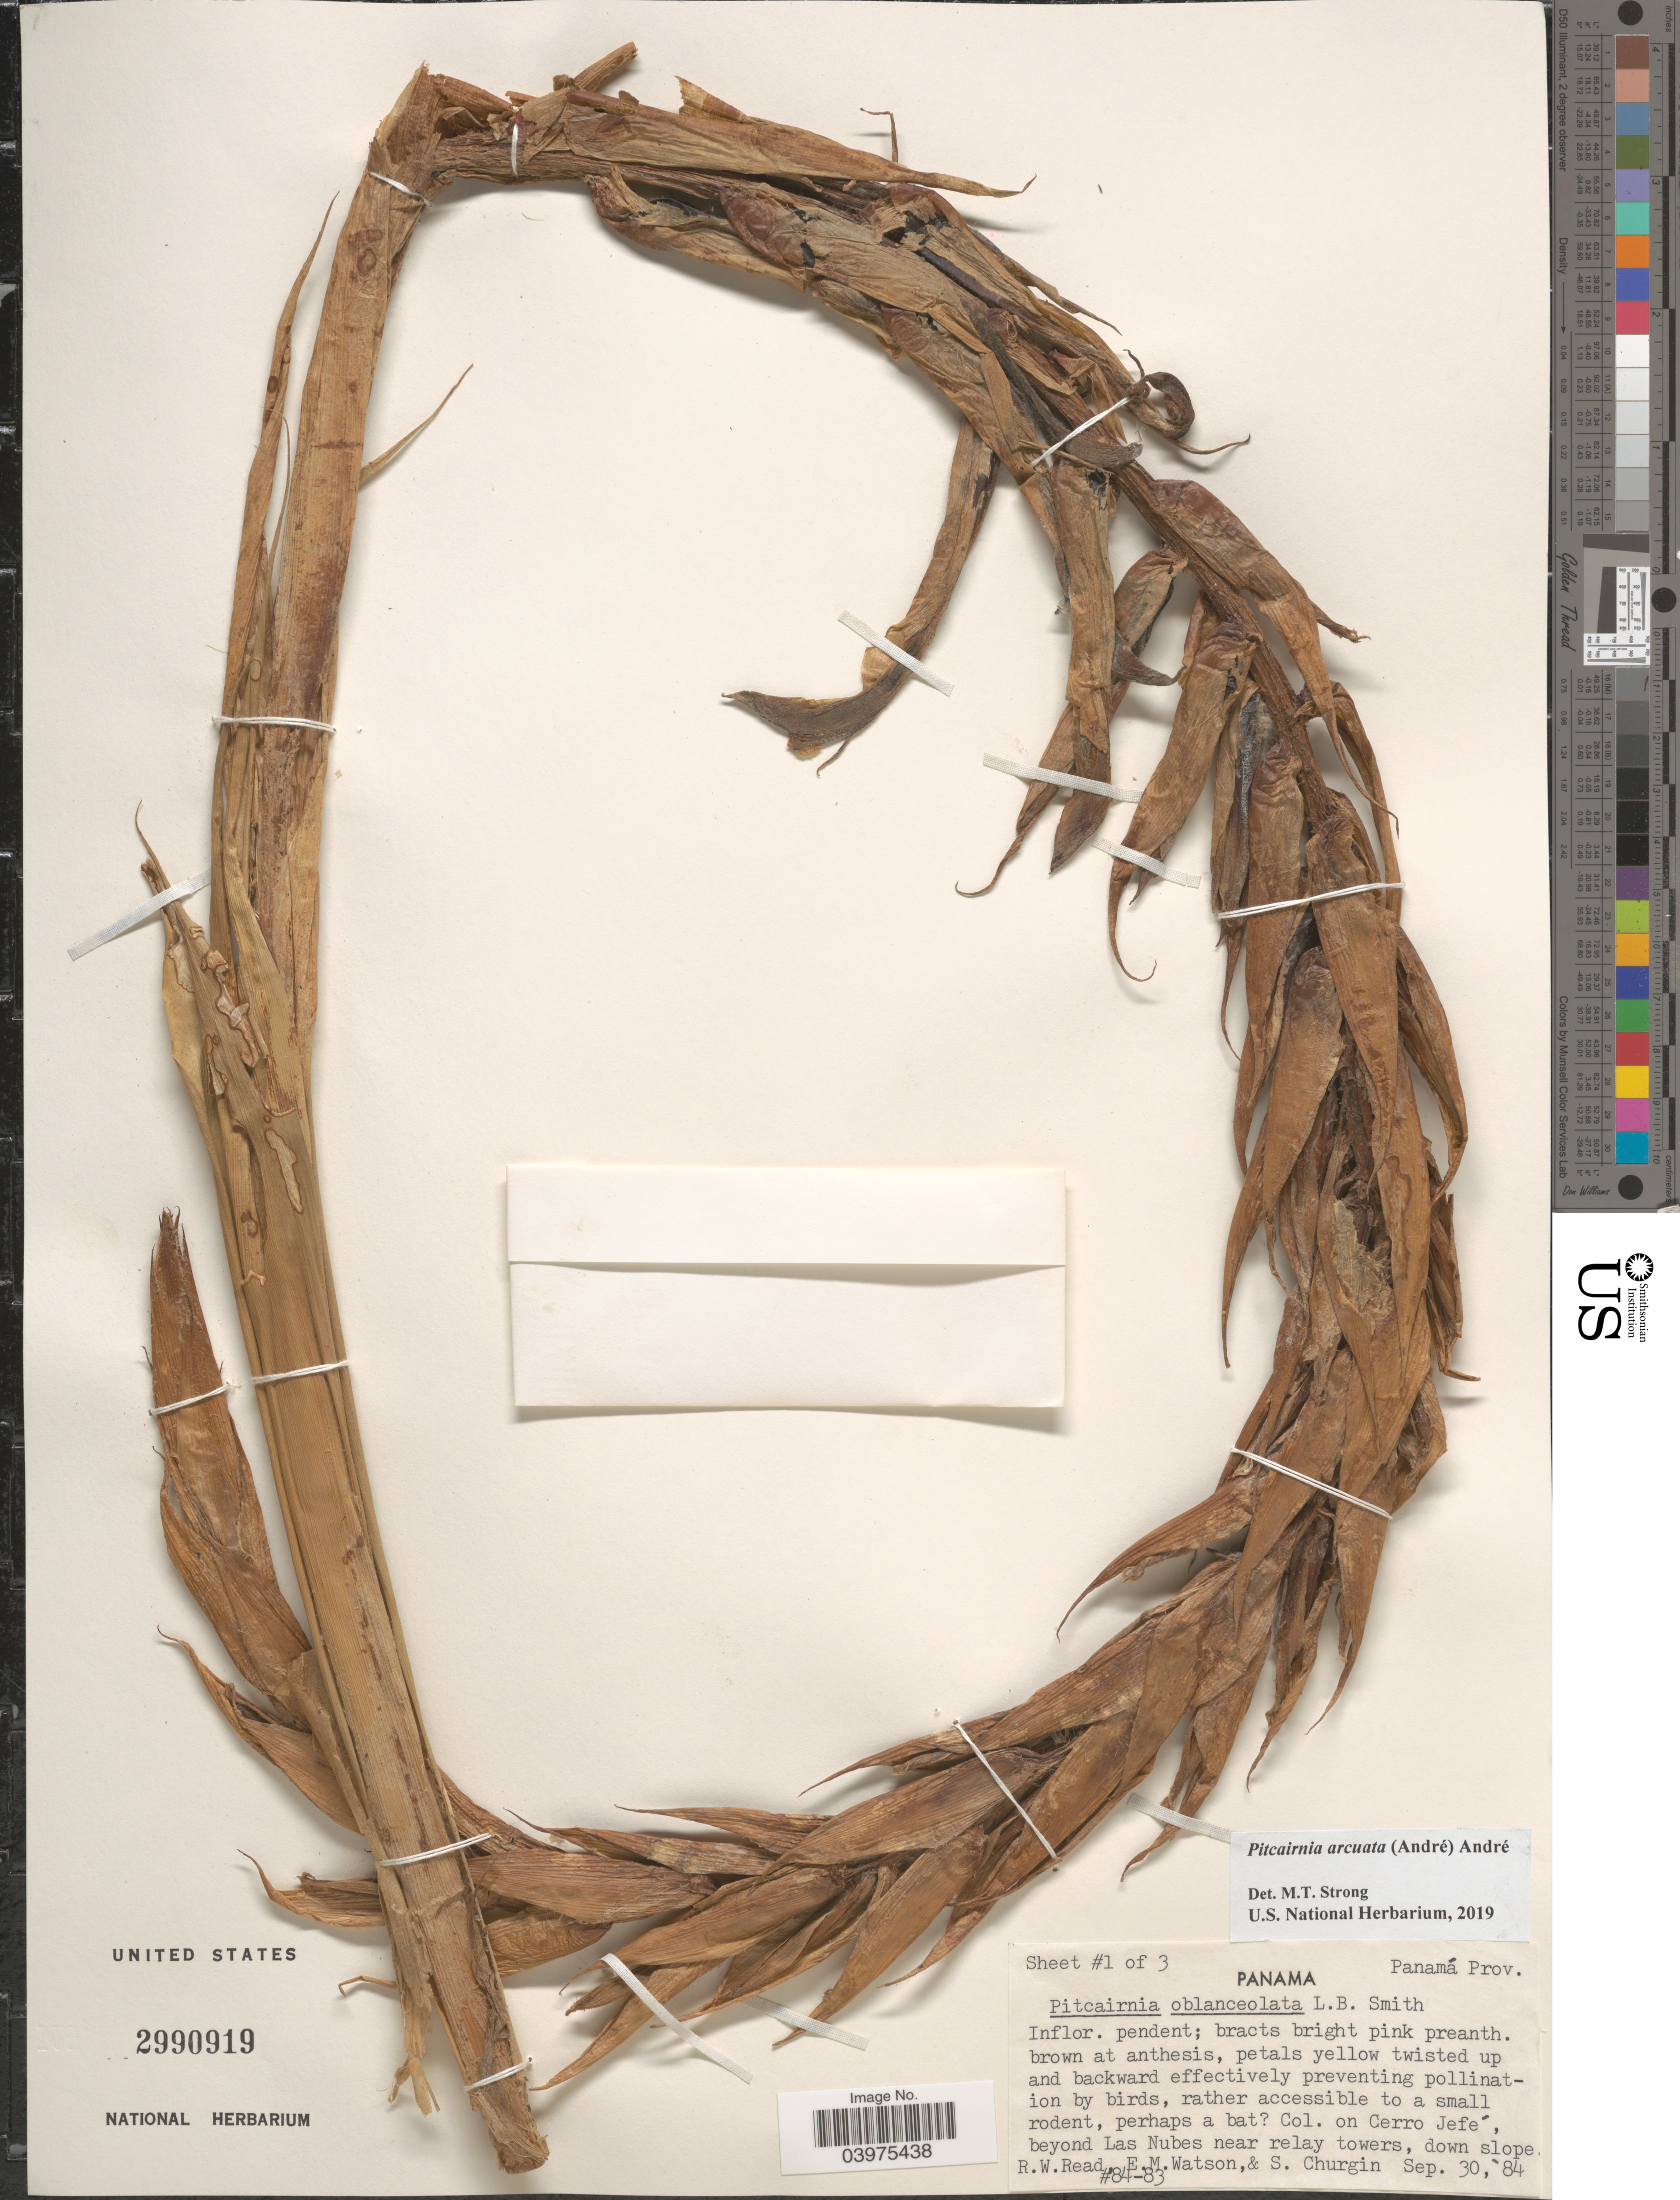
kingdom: Plantae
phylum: Tracheophyta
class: Liliopsida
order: Poales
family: Bromeliaceae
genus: Pitcairnia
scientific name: Pitcairnia arcuata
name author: (André) André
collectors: R. W. Read, E. M. Watson & S. Churgin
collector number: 84-83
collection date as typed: Transcribed d/m/y: 30/9/84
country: Panama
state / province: Panamá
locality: On Cerro Jefé, beyond Las Nubes near relay towers, down slope.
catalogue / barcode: US 2990919